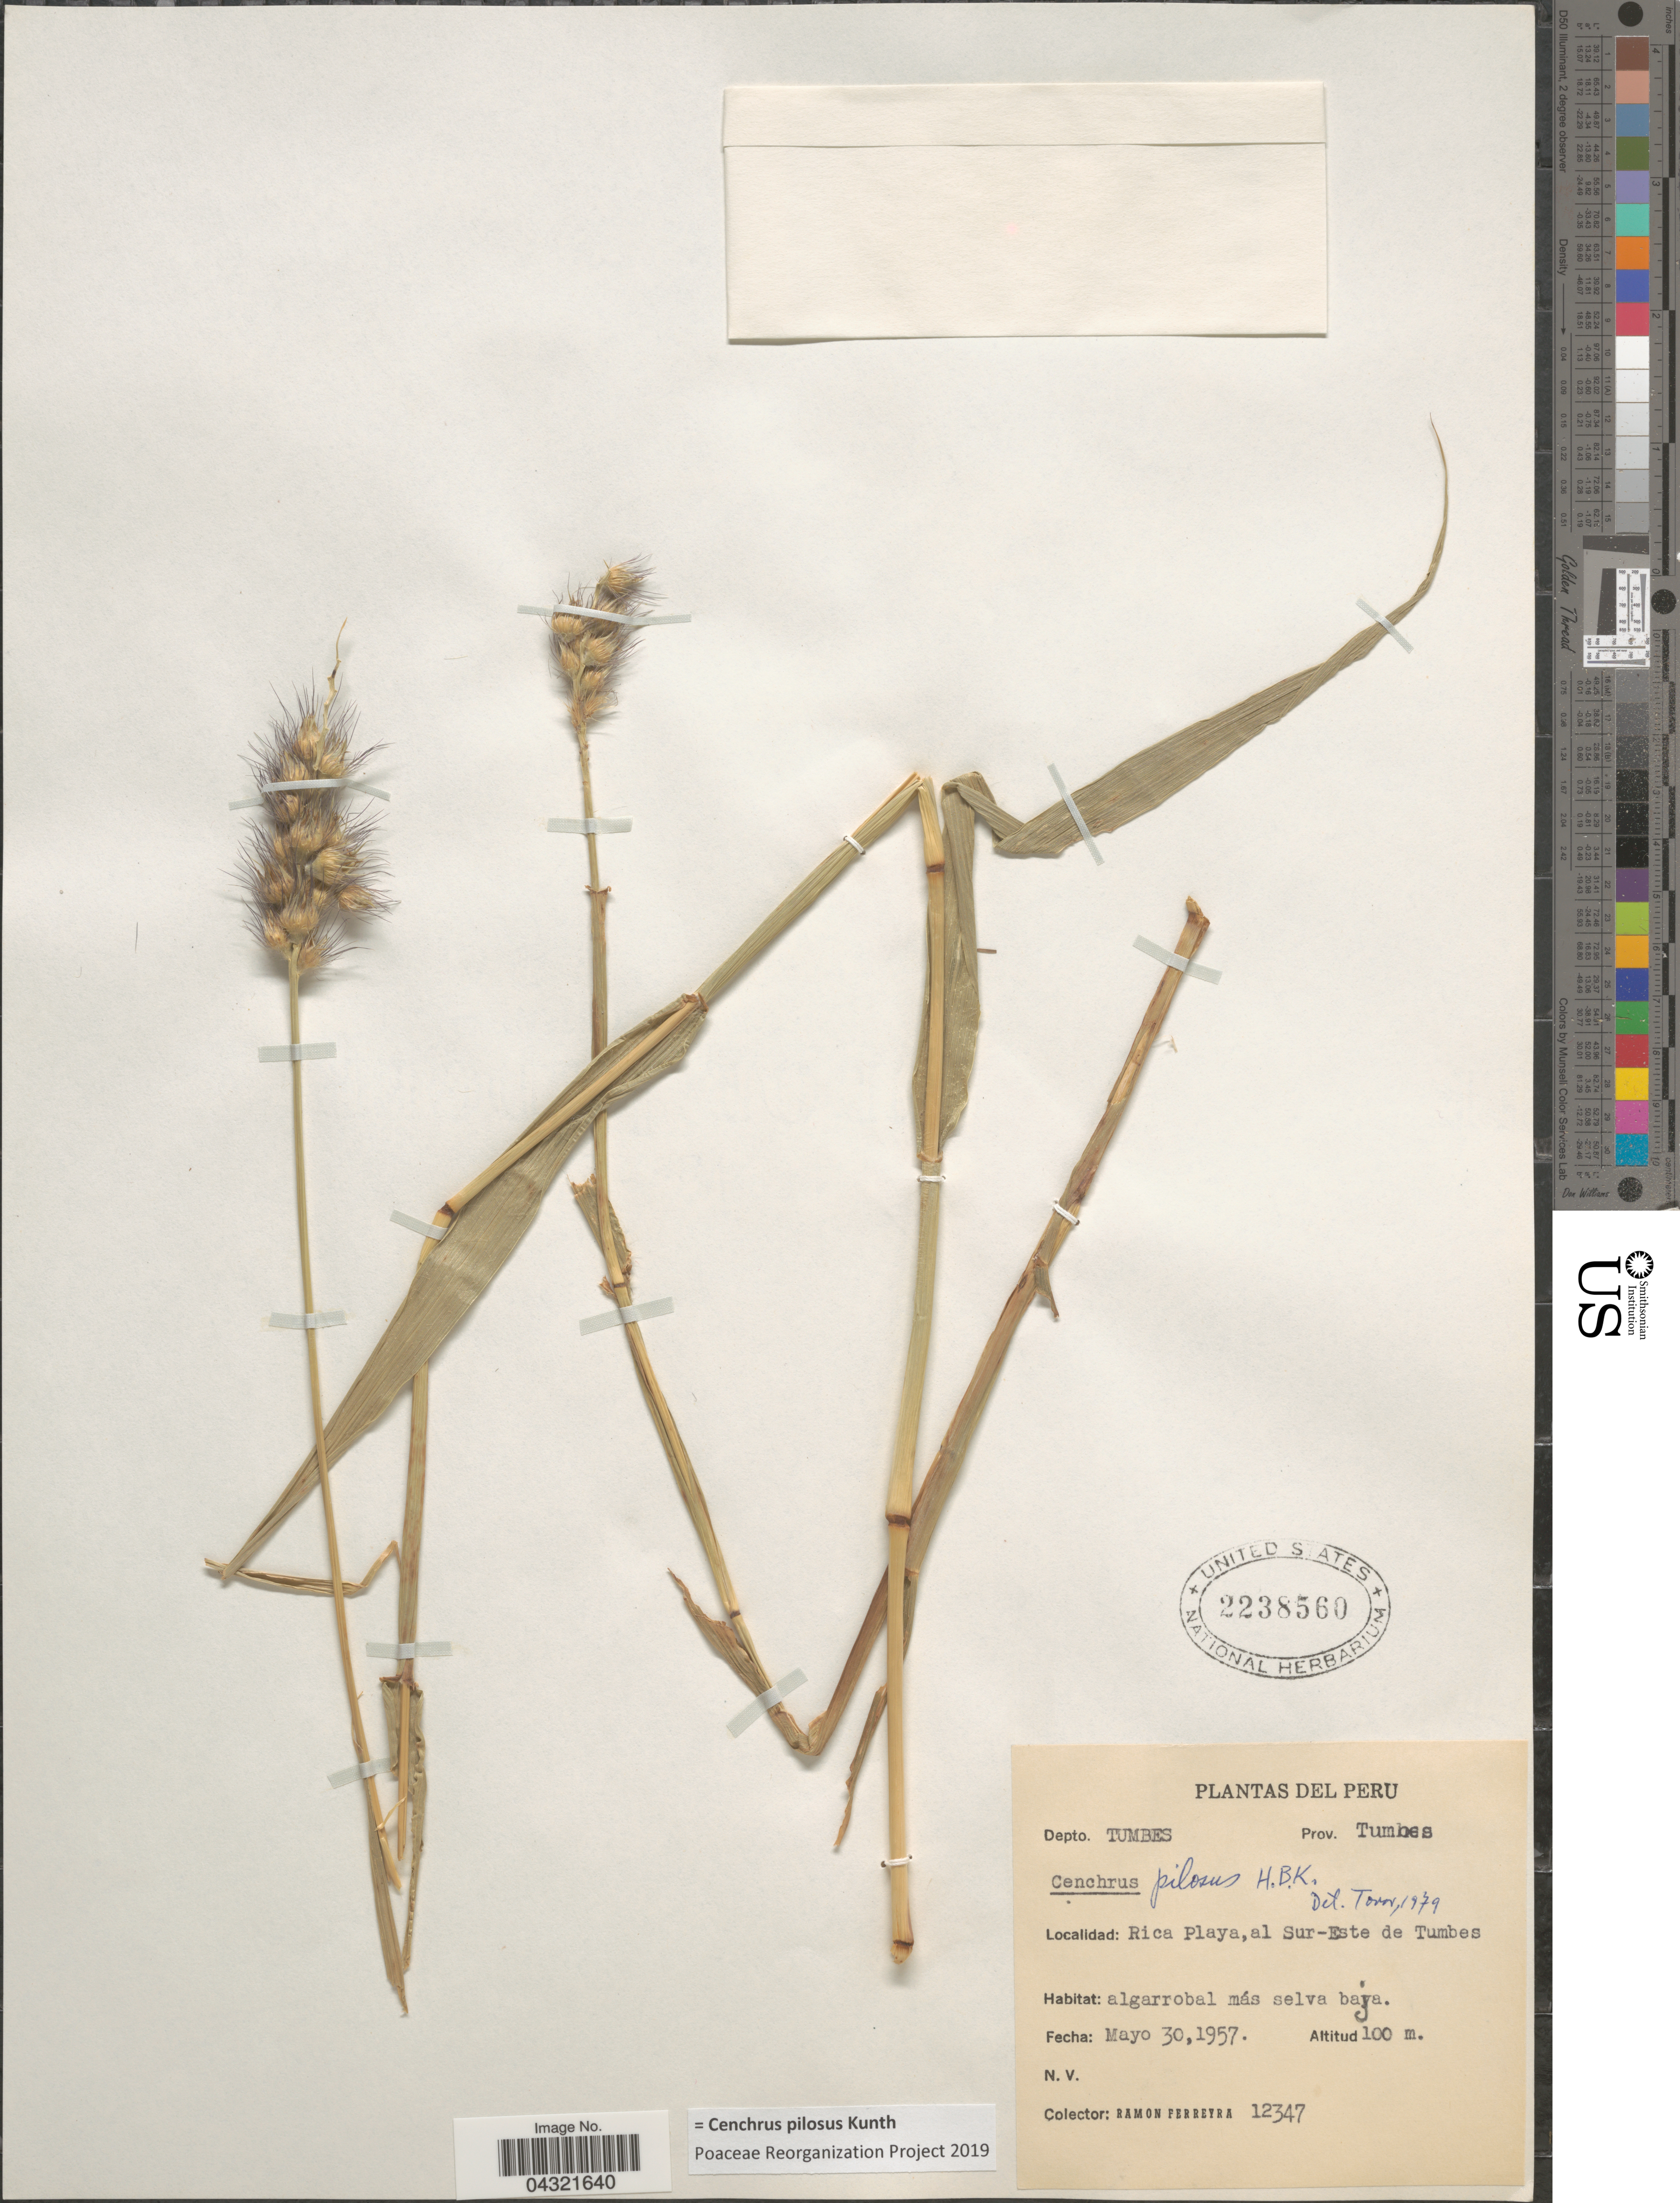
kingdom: Plantae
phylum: Tracheophyta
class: Liliopsida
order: Poales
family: Poaceae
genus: Cenchrus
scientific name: Cenchrus pilosus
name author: Kunth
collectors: R. A. Ferreyra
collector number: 12347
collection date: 1957-05-30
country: Peru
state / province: Tumbes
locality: Depto. Tumbes. Rica Playa, al Sur-Este de Tumbes.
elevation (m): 100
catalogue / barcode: US 2238560